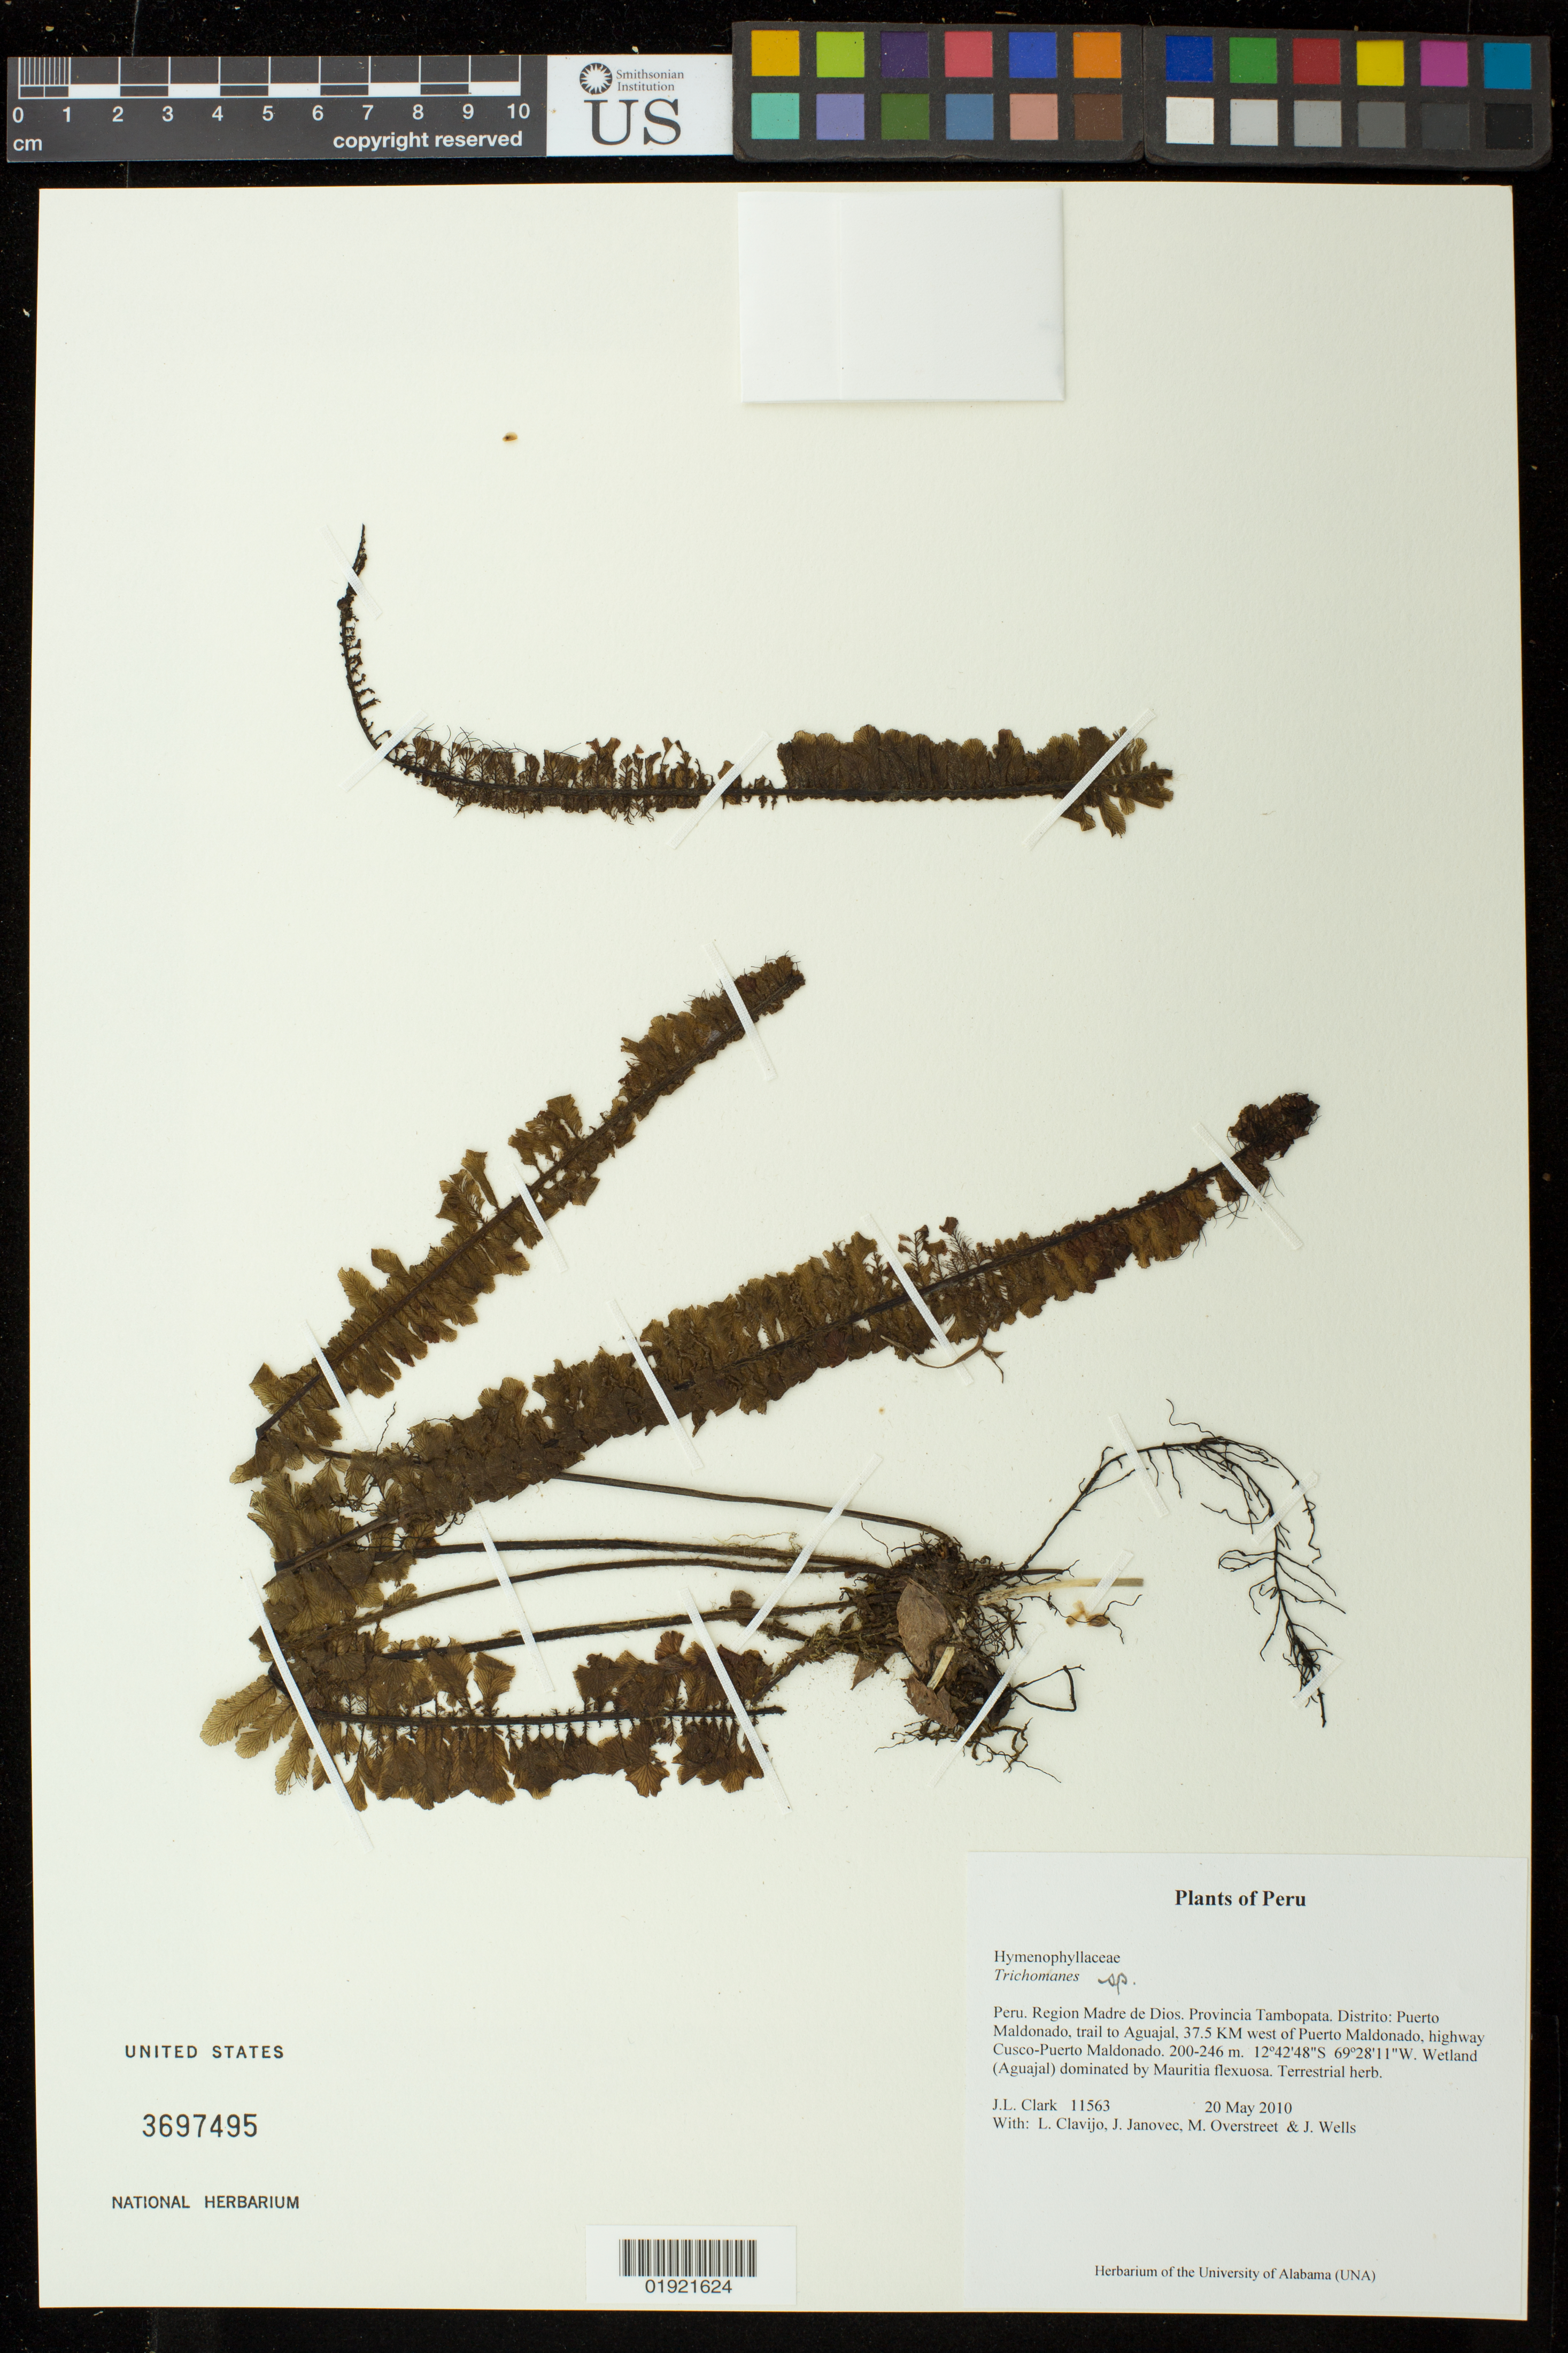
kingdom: Plantae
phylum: Tracheophyta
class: Polypodiopsida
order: Hymenophyllales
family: Hymenophyllaceae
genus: Trichomanes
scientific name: Trichomanes sp.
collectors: J. L. Clark, L. Clavijo, J. Janovec, M. Overstreet & J. Wells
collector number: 11563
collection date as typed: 20 May 2010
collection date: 2010-05-20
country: Peru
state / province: Madre de Dios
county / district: Tambopata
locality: Distrito: Puerto Maldonado, trail to Aguajal, 37.5 KM west of Puerto Maldonado, highway Cusco-Puerto Maldonado.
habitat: Wetland (Aguajal) dominated by Mauritia flexuosa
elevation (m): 200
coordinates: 12 42 48 S, 69 28 11 W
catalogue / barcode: US 3697495